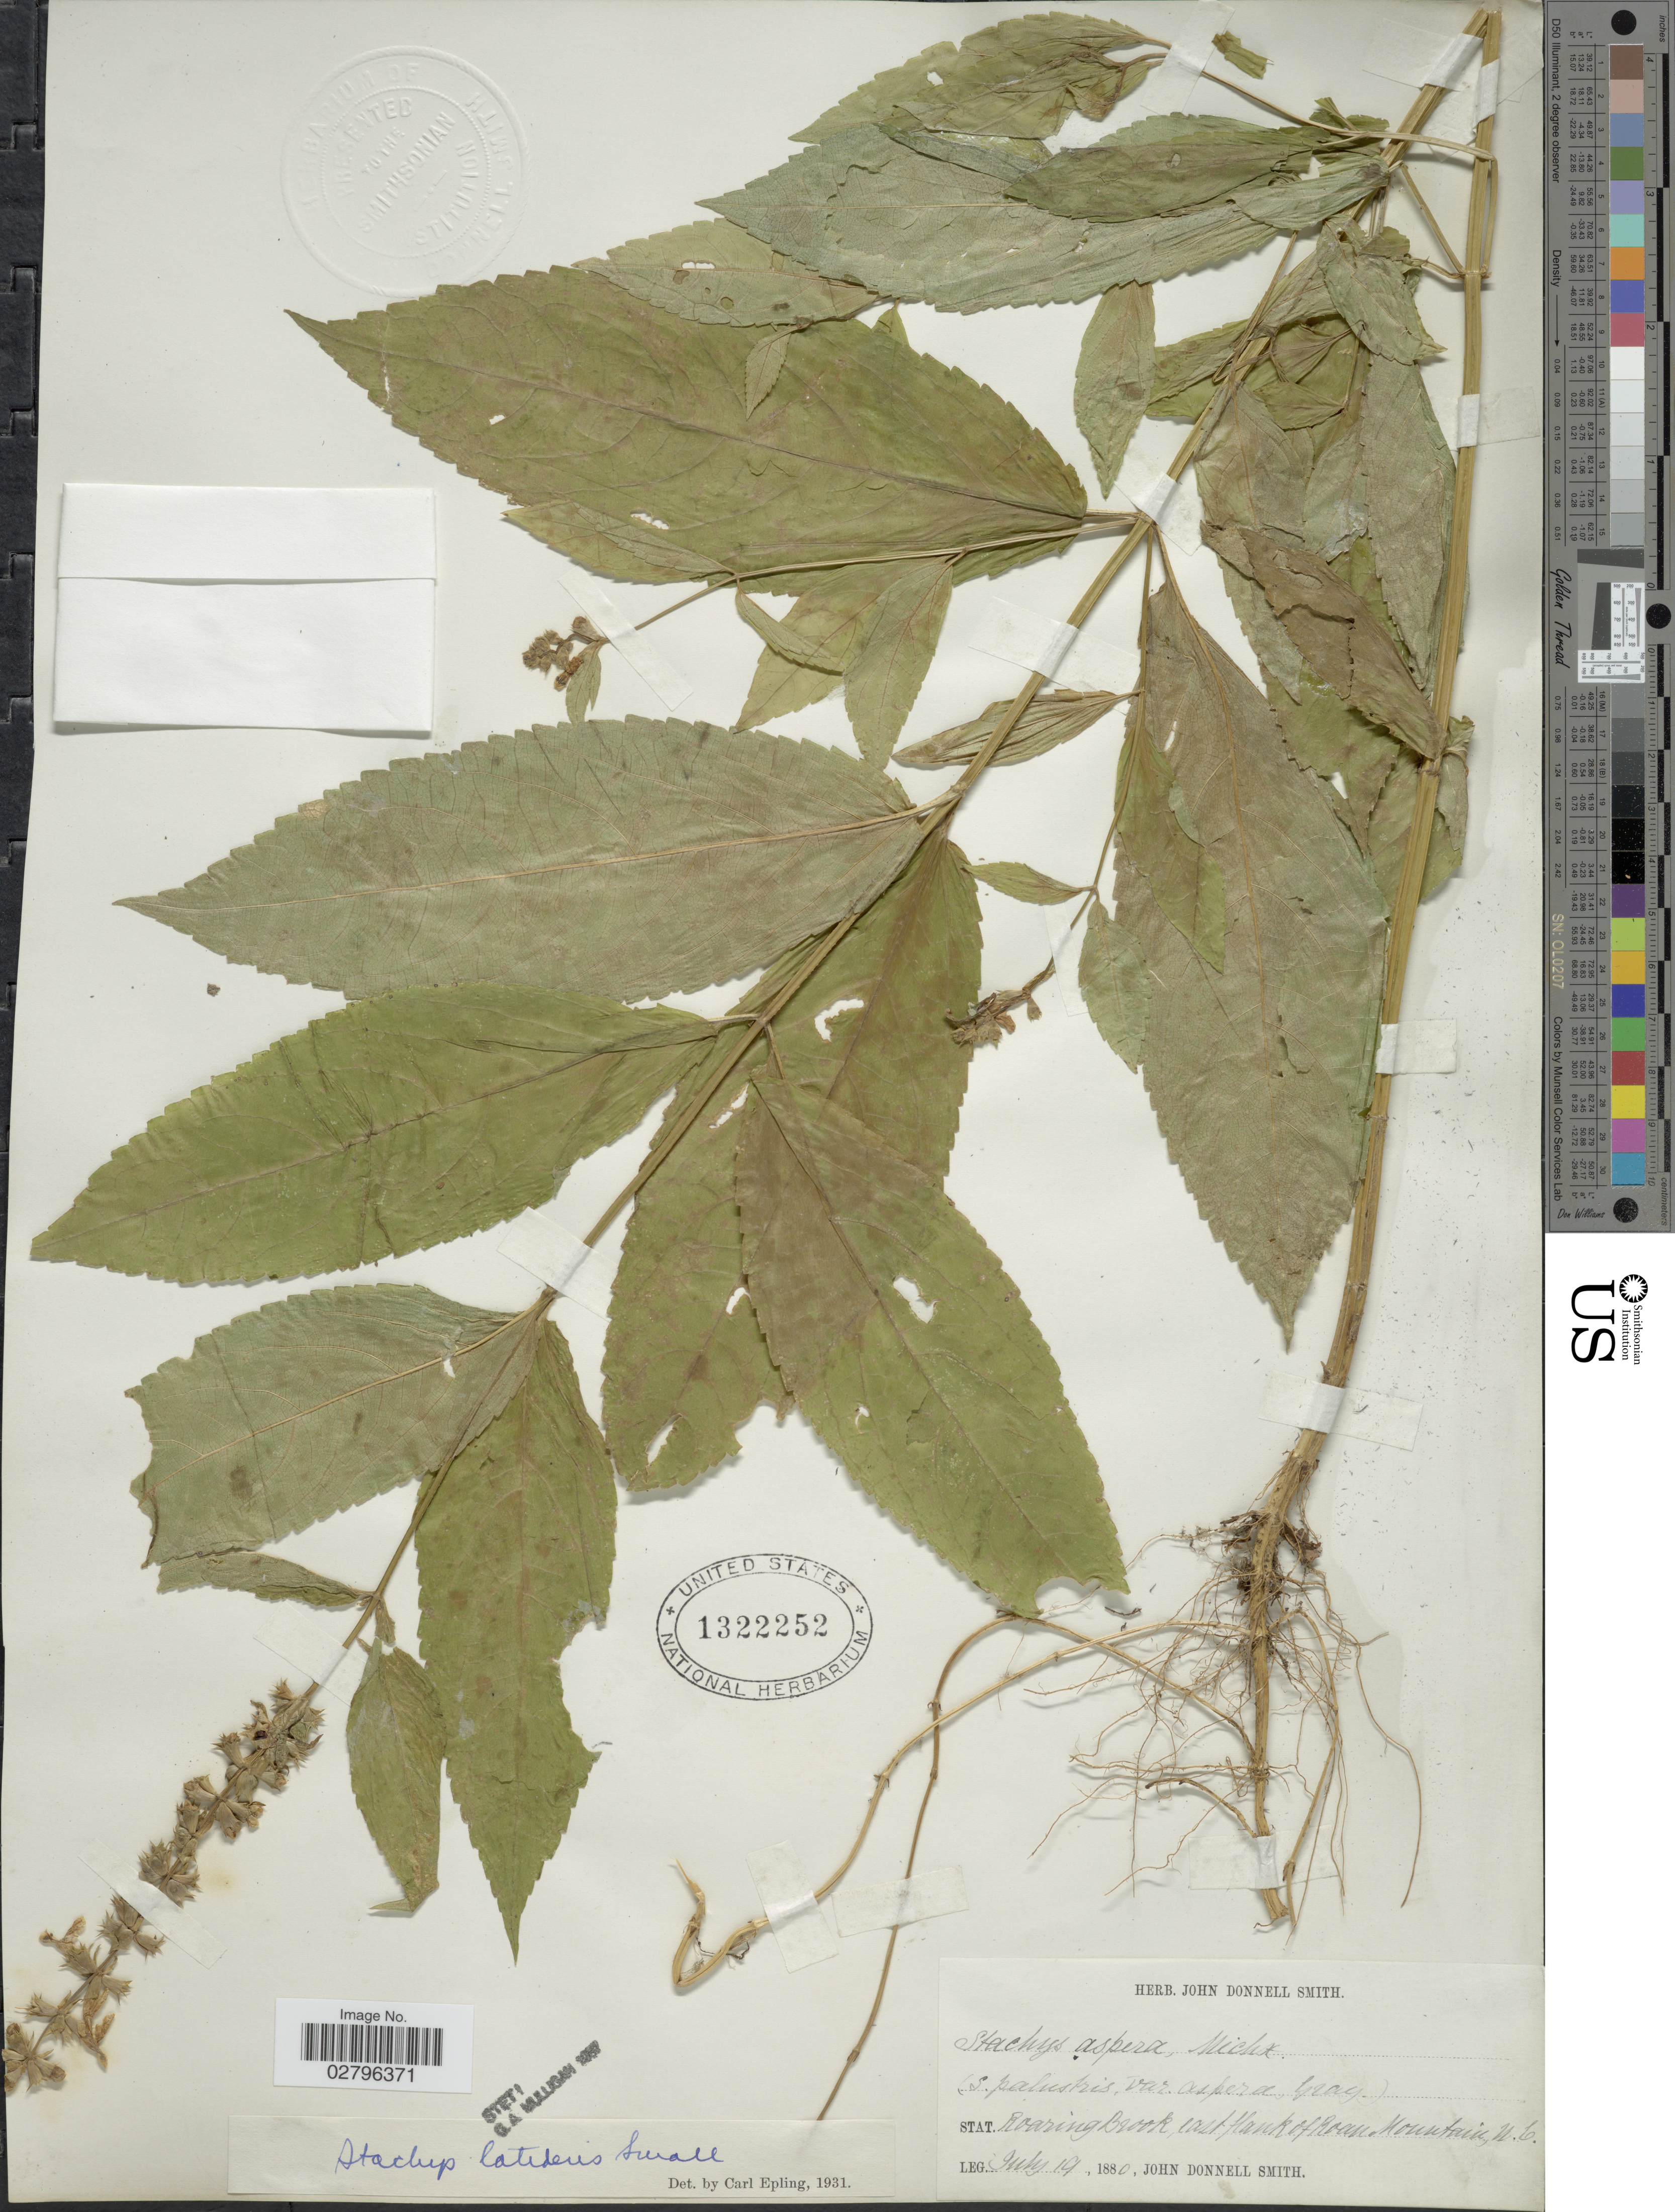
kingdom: Plantae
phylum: Tracheophyta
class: Magnoliopsida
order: Lamiales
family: Lamiaceae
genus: Stachys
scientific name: Stachys latidens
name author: Small in Britton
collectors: J. Donnell Smith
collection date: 1880-07-19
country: United States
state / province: North Carolina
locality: Roaring Brook, east flank of Roan Mountain.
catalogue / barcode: US 1322252